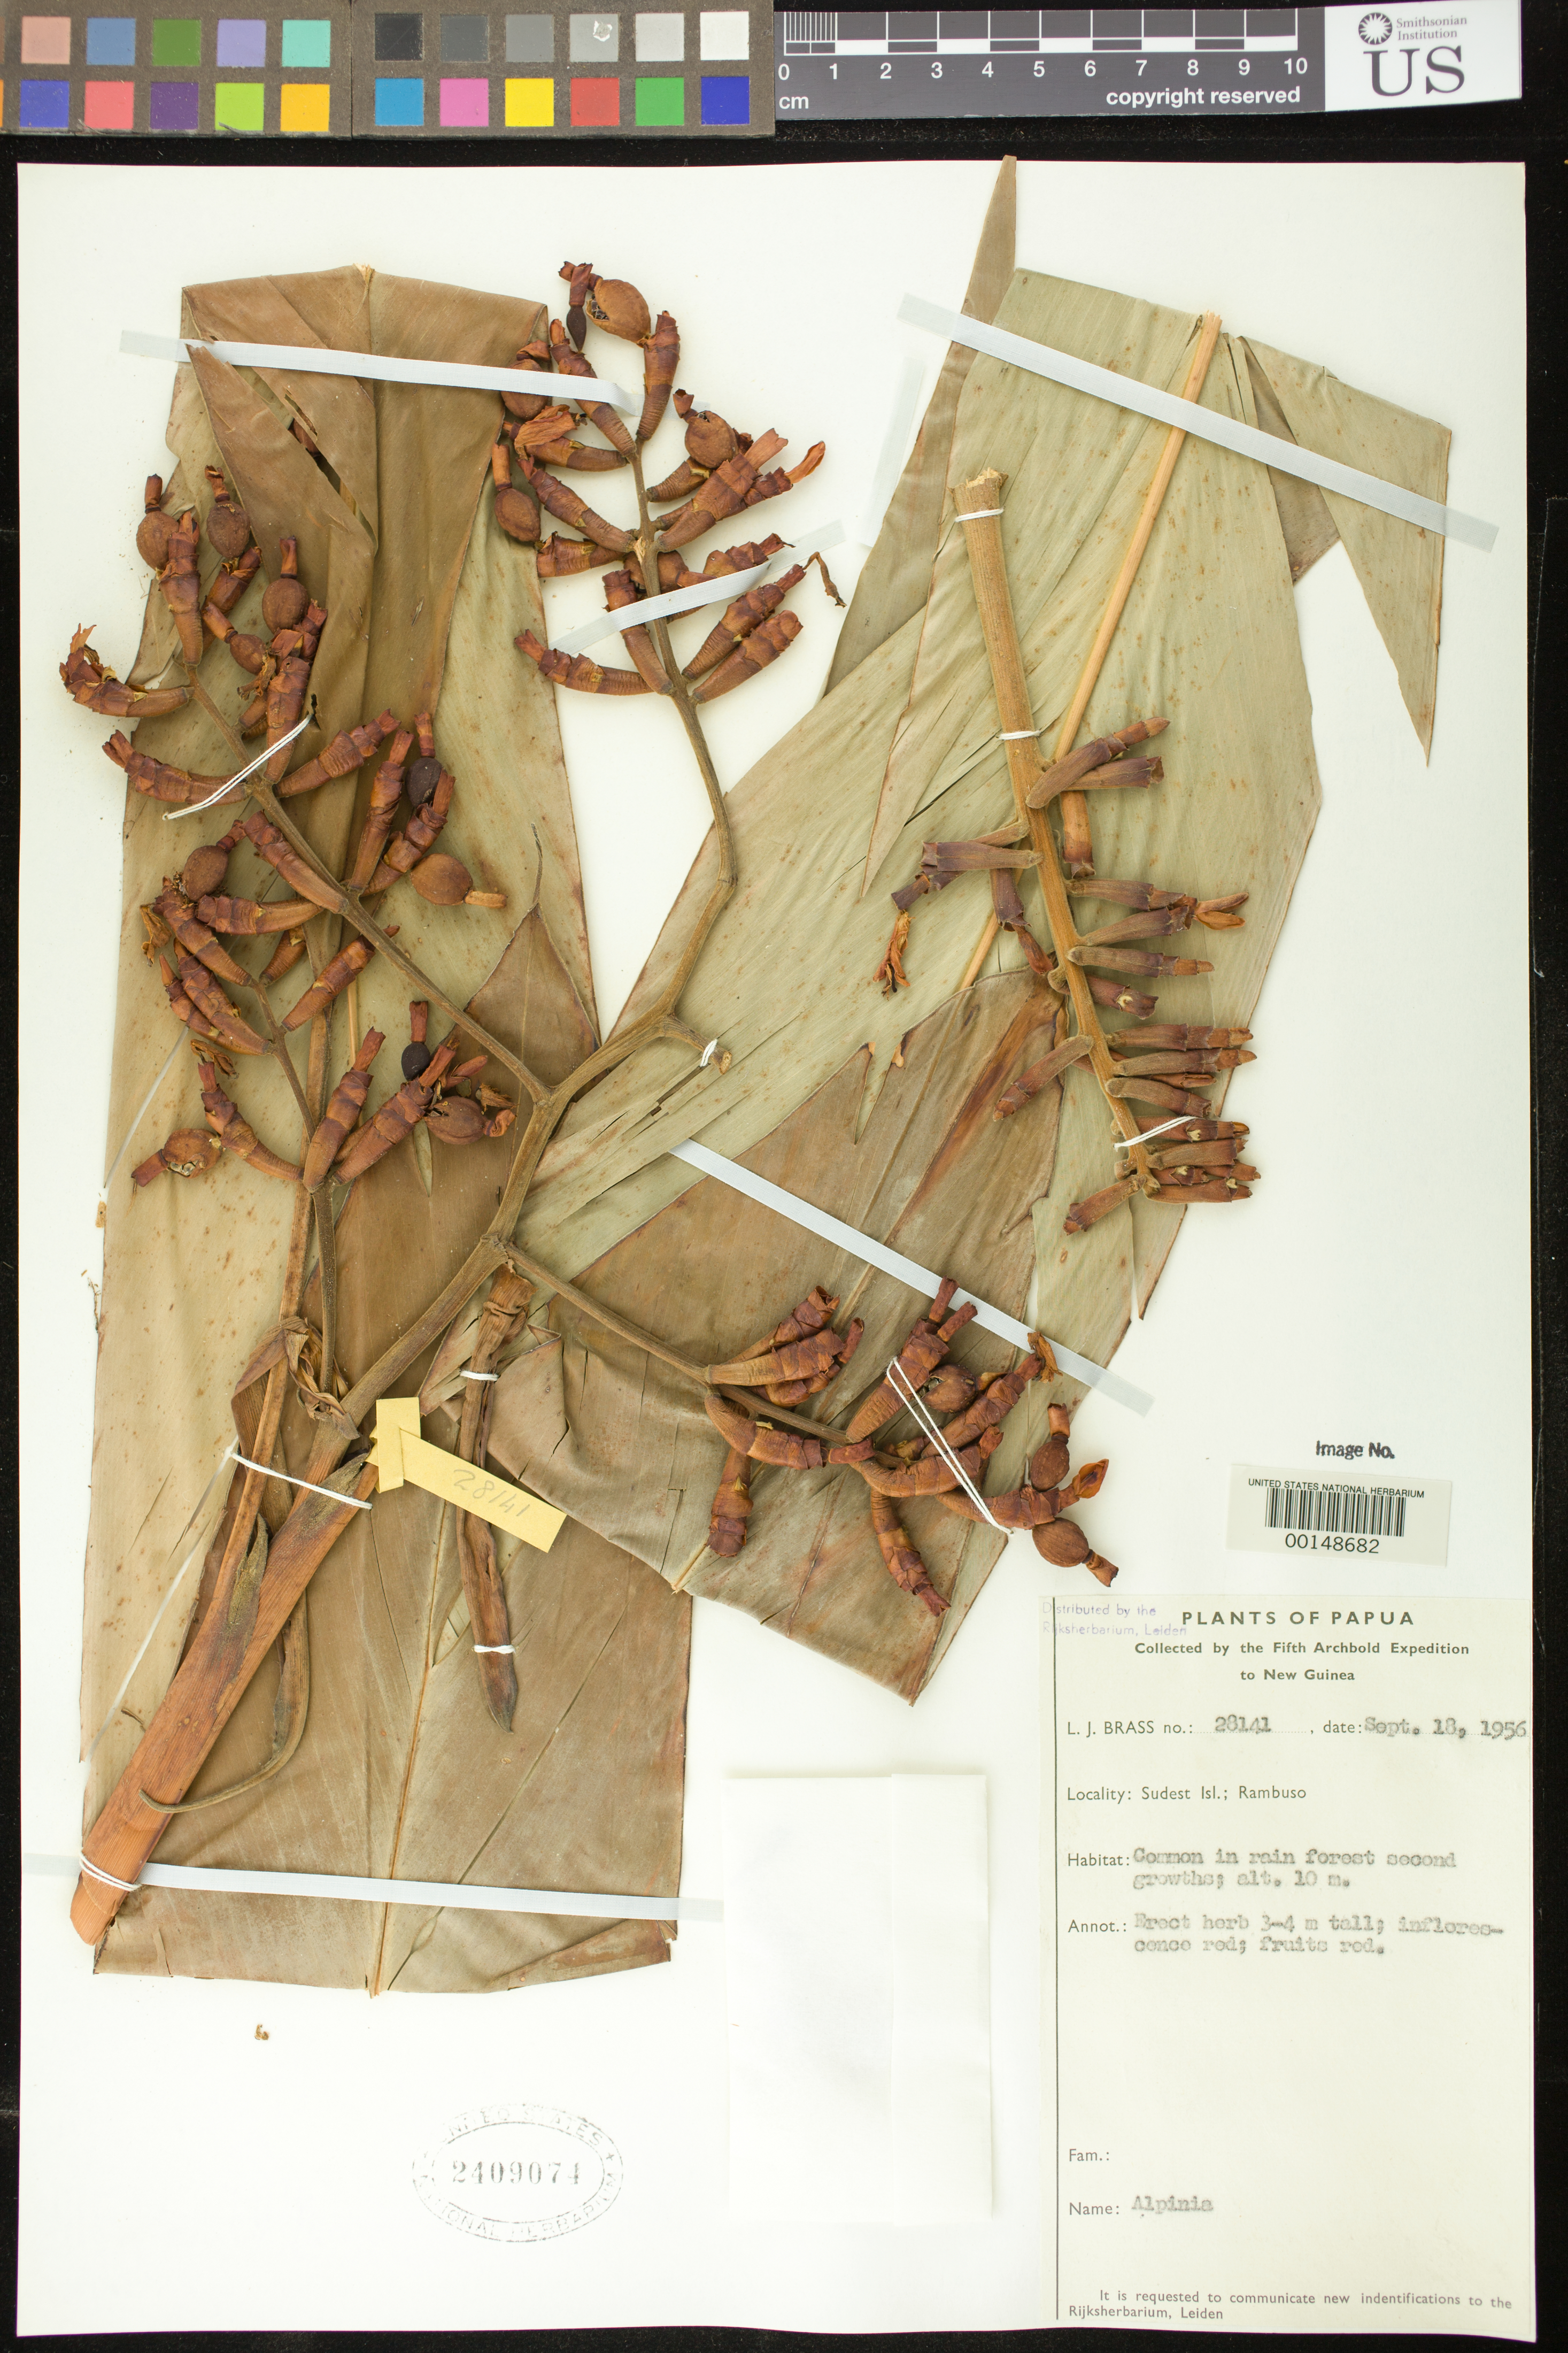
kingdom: Plantae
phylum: Tracheophyta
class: Liliopsida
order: Zingiberales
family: Zingiberaceae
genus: Alpinia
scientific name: Alpinia sp.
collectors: L. J. Brass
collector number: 28141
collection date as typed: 18 Sep 1956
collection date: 1956-09-18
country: Papua New Guinea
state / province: Milne Bay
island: Sudest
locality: Rambuso. [sud-est island = tagula island.] [Louisiade Arch.]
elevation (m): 10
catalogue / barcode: US 2409074